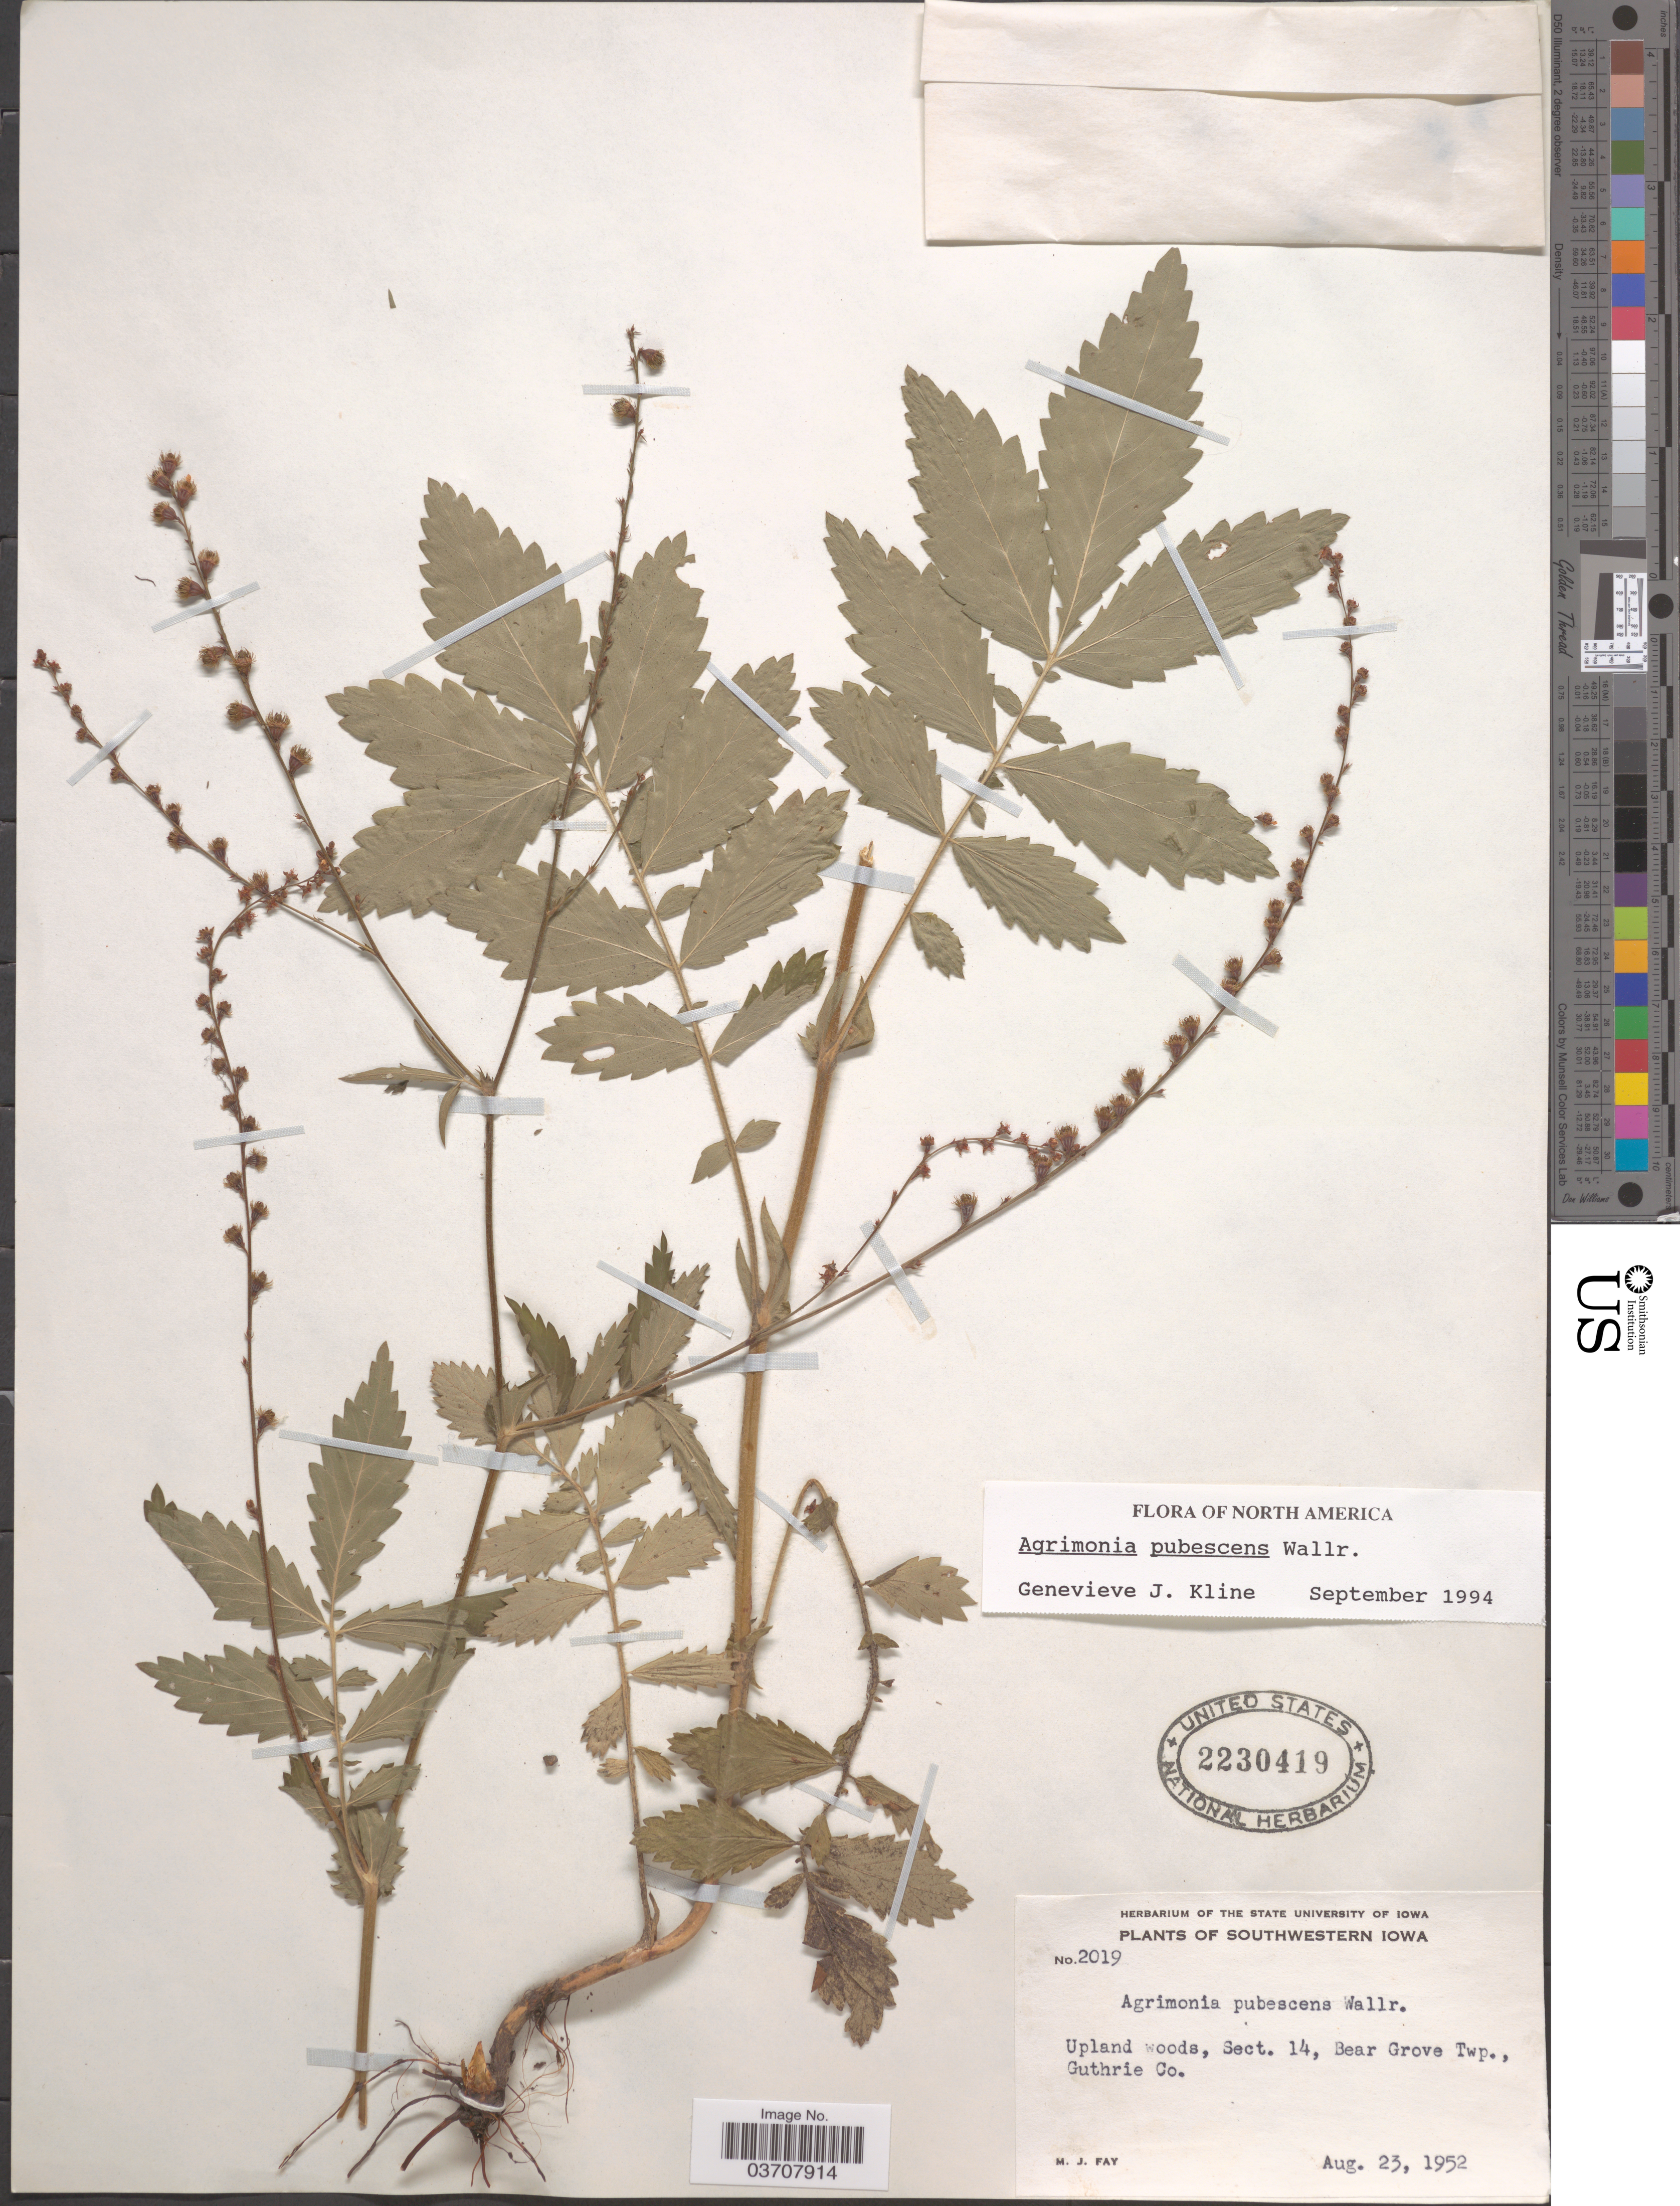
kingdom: Plantae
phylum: Tracheophyta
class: Magnoliopsida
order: Rosales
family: Rosaceae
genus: Agrimonia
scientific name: Agrimonia pubescens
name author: Wallr.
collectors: M. Fay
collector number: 2019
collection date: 1952-08-23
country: United States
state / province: Iowa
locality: Southwestern Iowa. Upland woods, Sect. 14, Bear Grove Twp., Guthrie Co.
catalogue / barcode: US 2230419